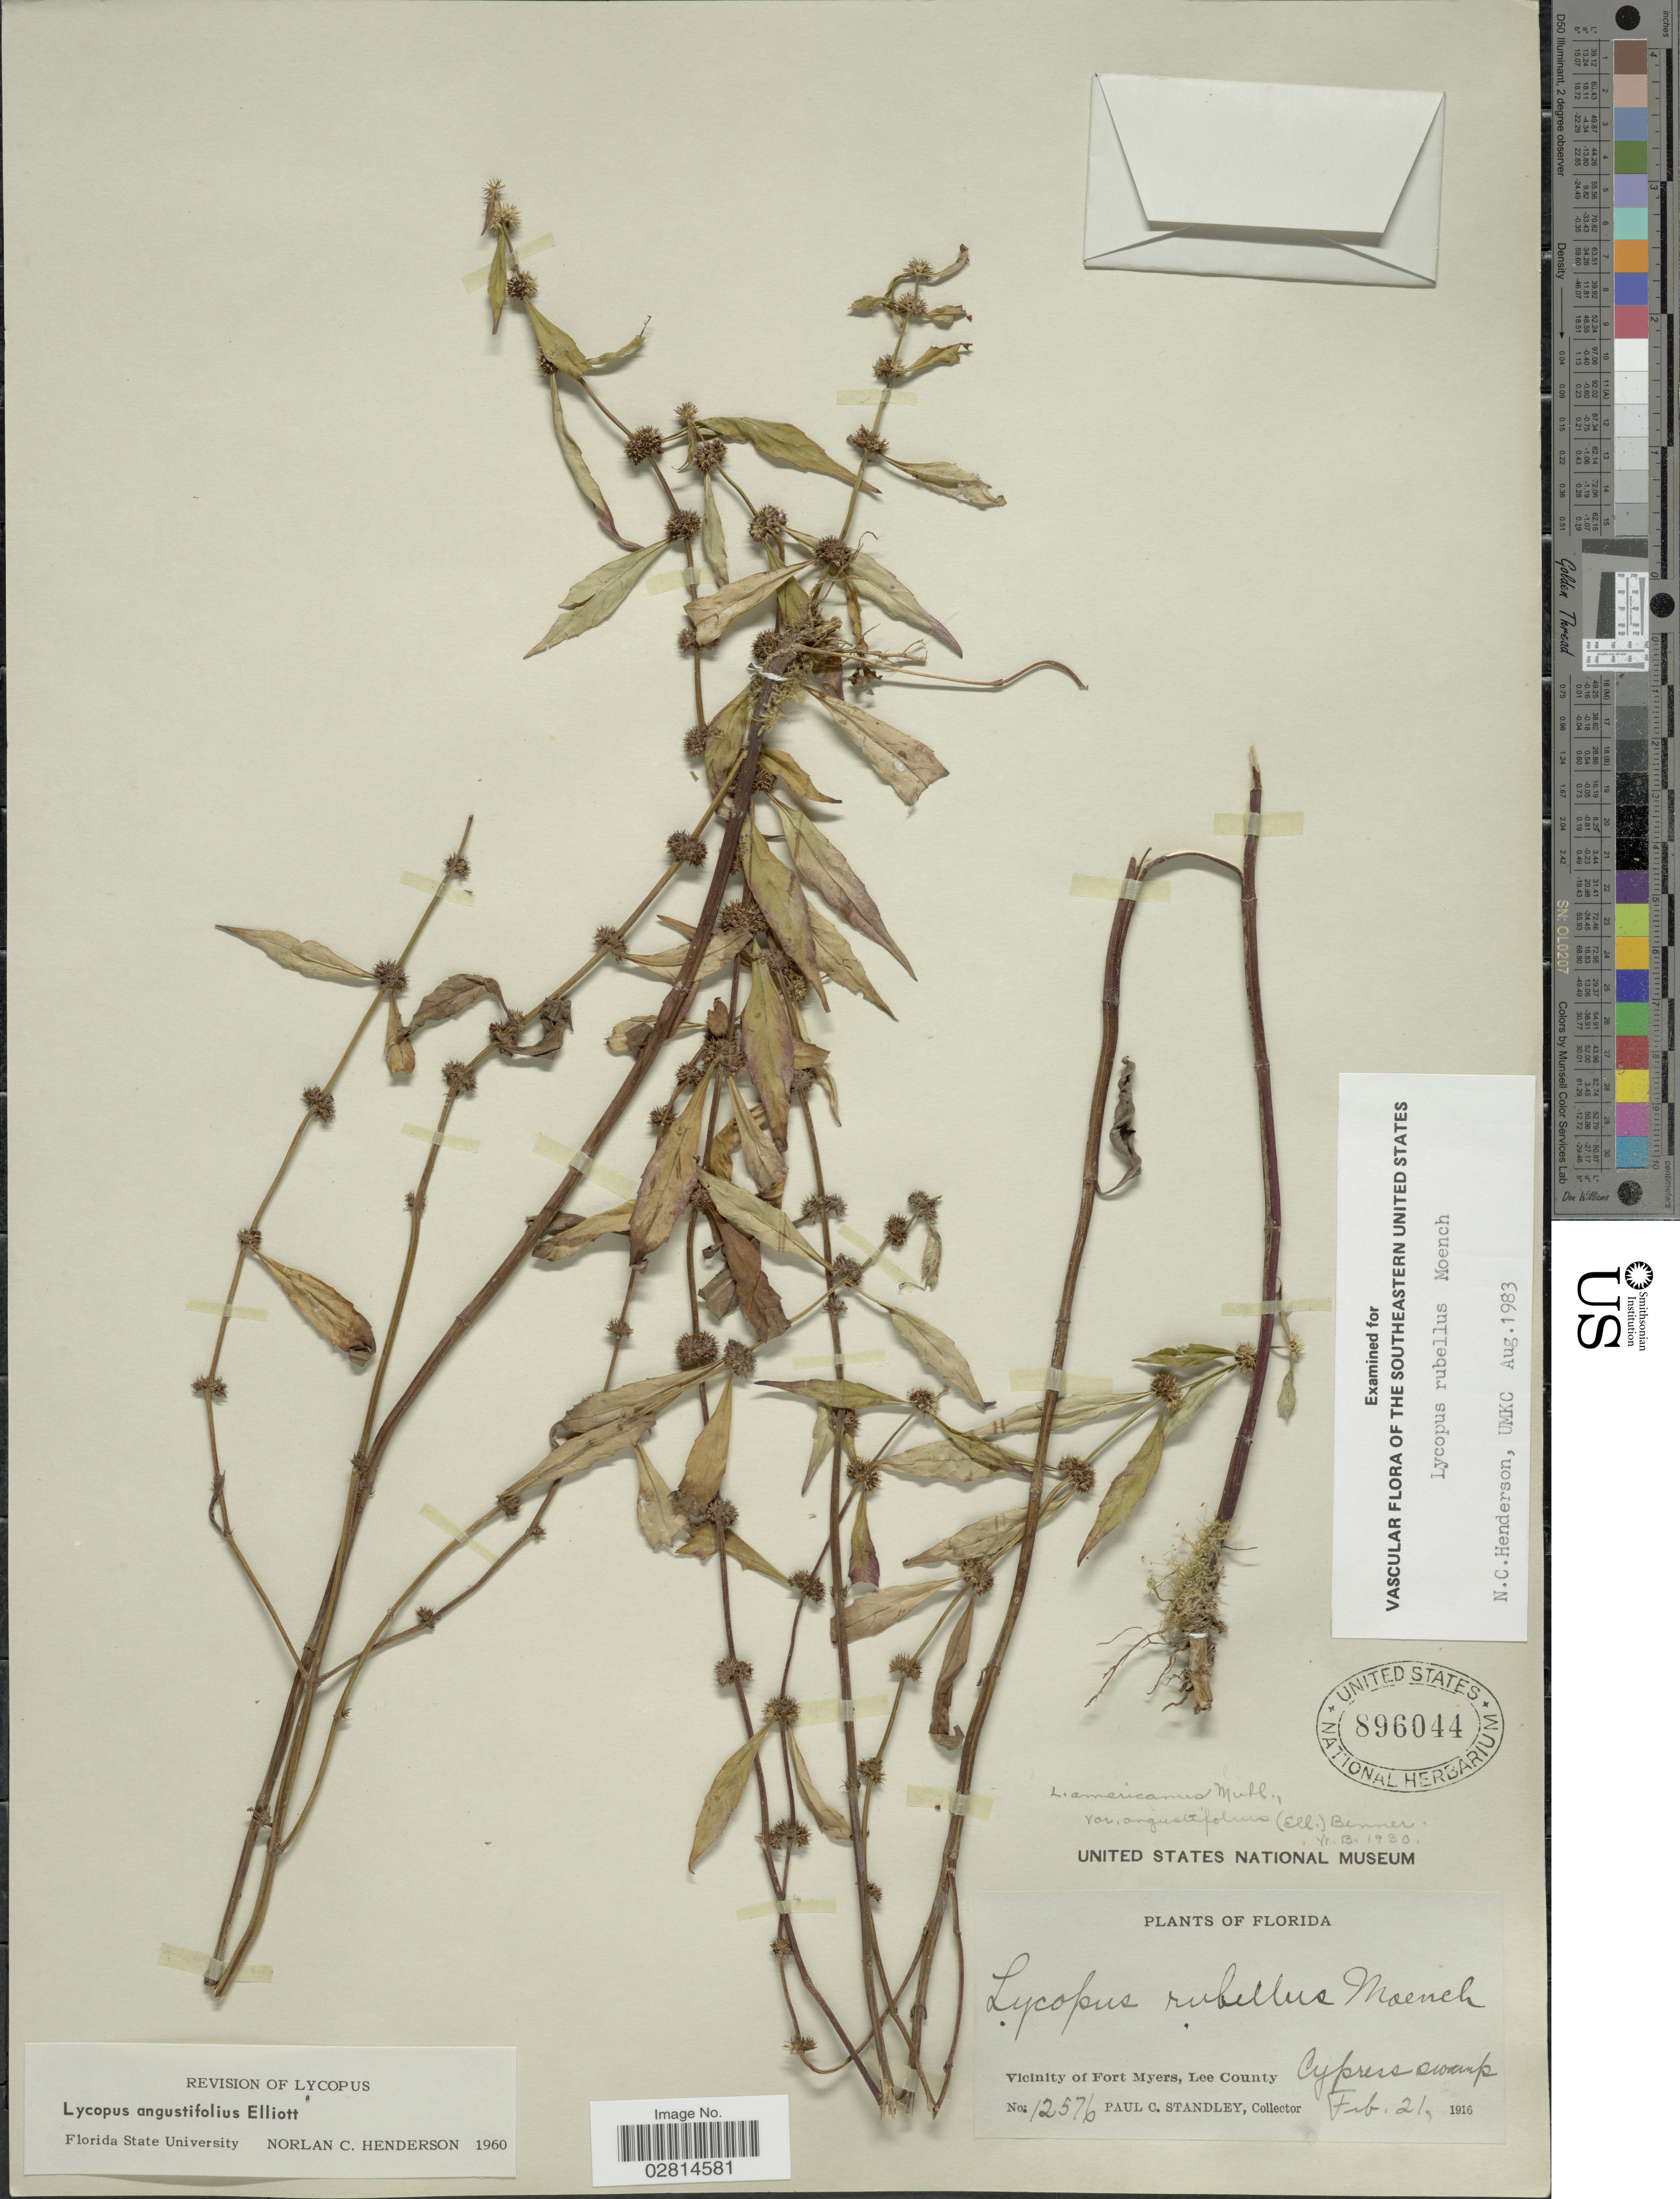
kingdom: Plantae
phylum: Tracheophyta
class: Magnoliopsida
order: Lamiales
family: Lamiaceae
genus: Lycopus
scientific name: Lycopus angustifolius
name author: Elliott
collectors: P. C. Standley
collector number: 12576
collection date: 1916-02-21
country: United States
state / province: Florida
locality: Vicinity of Fort Myers, Lee County. Cypress swamp.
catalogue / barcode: US 896044